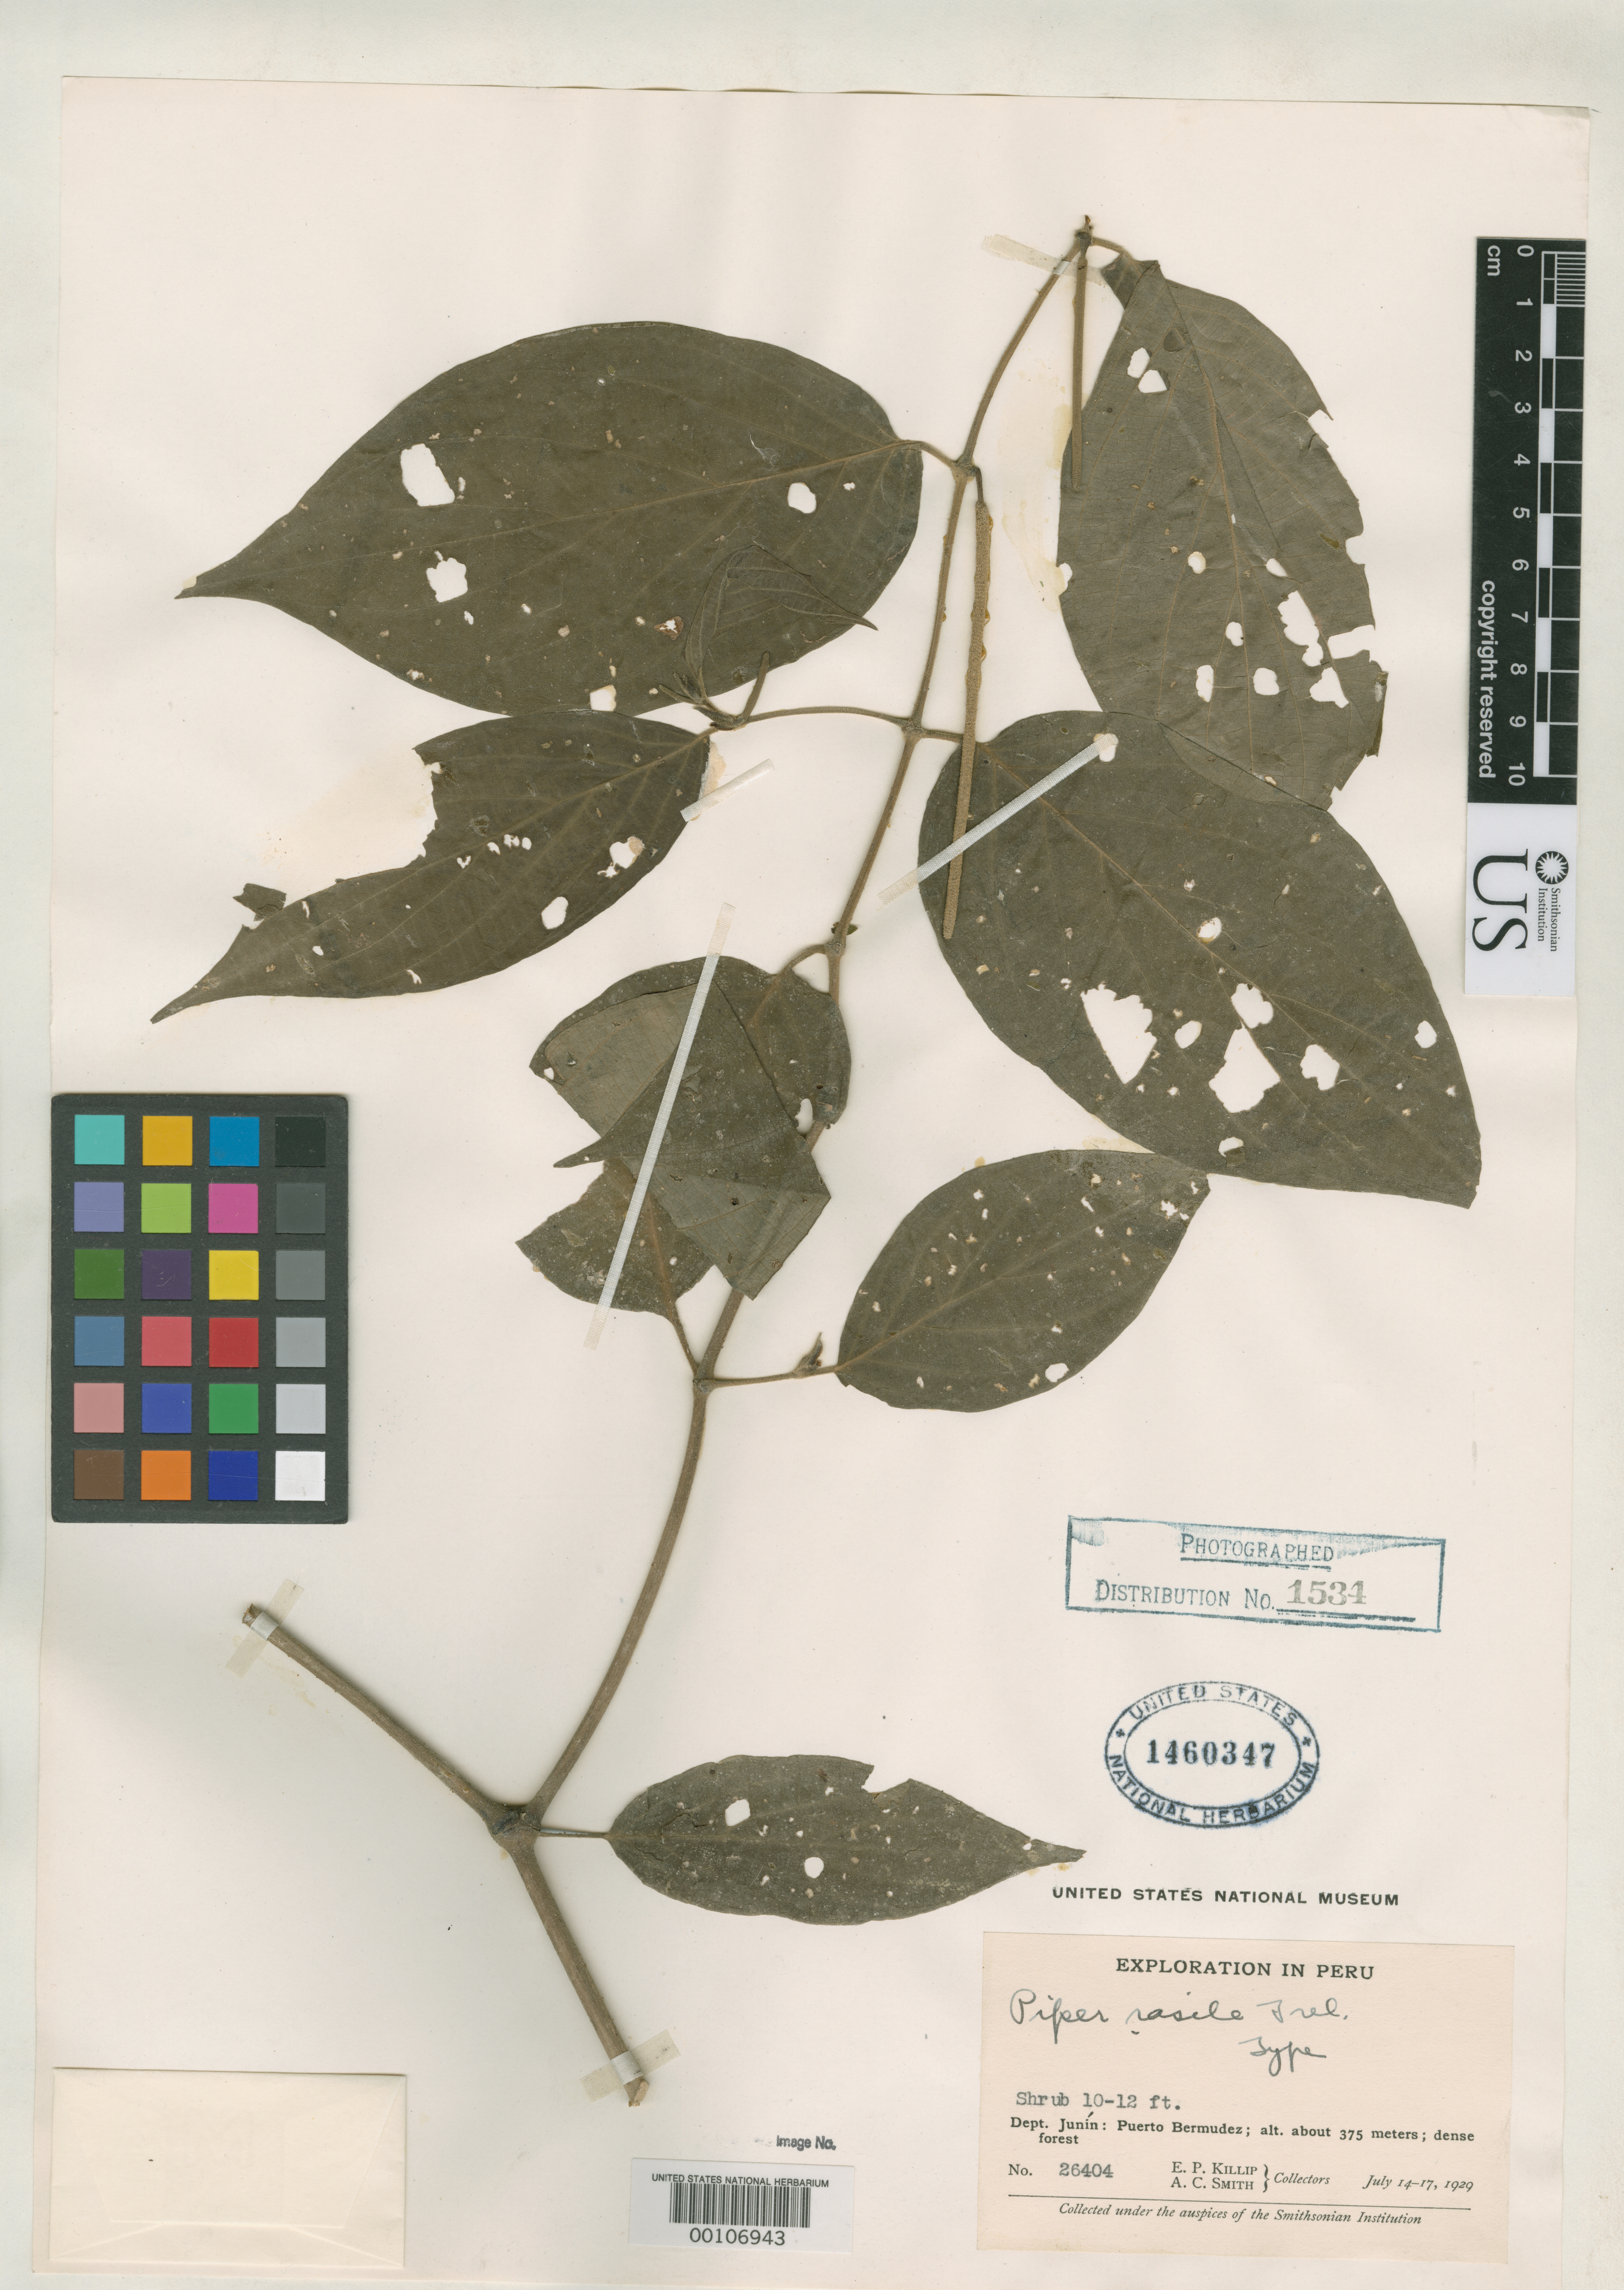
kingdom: Plantae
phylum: Tracheophyta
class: Magnoliopsida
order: Piperales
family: Piperaceae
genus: Piper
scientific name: Piper rasile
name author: Trel. in J.F. Macbr.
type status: Holotype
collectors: E. P. Killip & A. C. Smith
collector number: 26404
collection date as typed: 14 Jul 1929 to 17 Jul 1929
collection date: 1929-07-14/1929-07-17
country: Peru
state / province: Junín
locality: Puerto Bermudez.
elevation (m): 375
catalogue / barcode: US 1460347